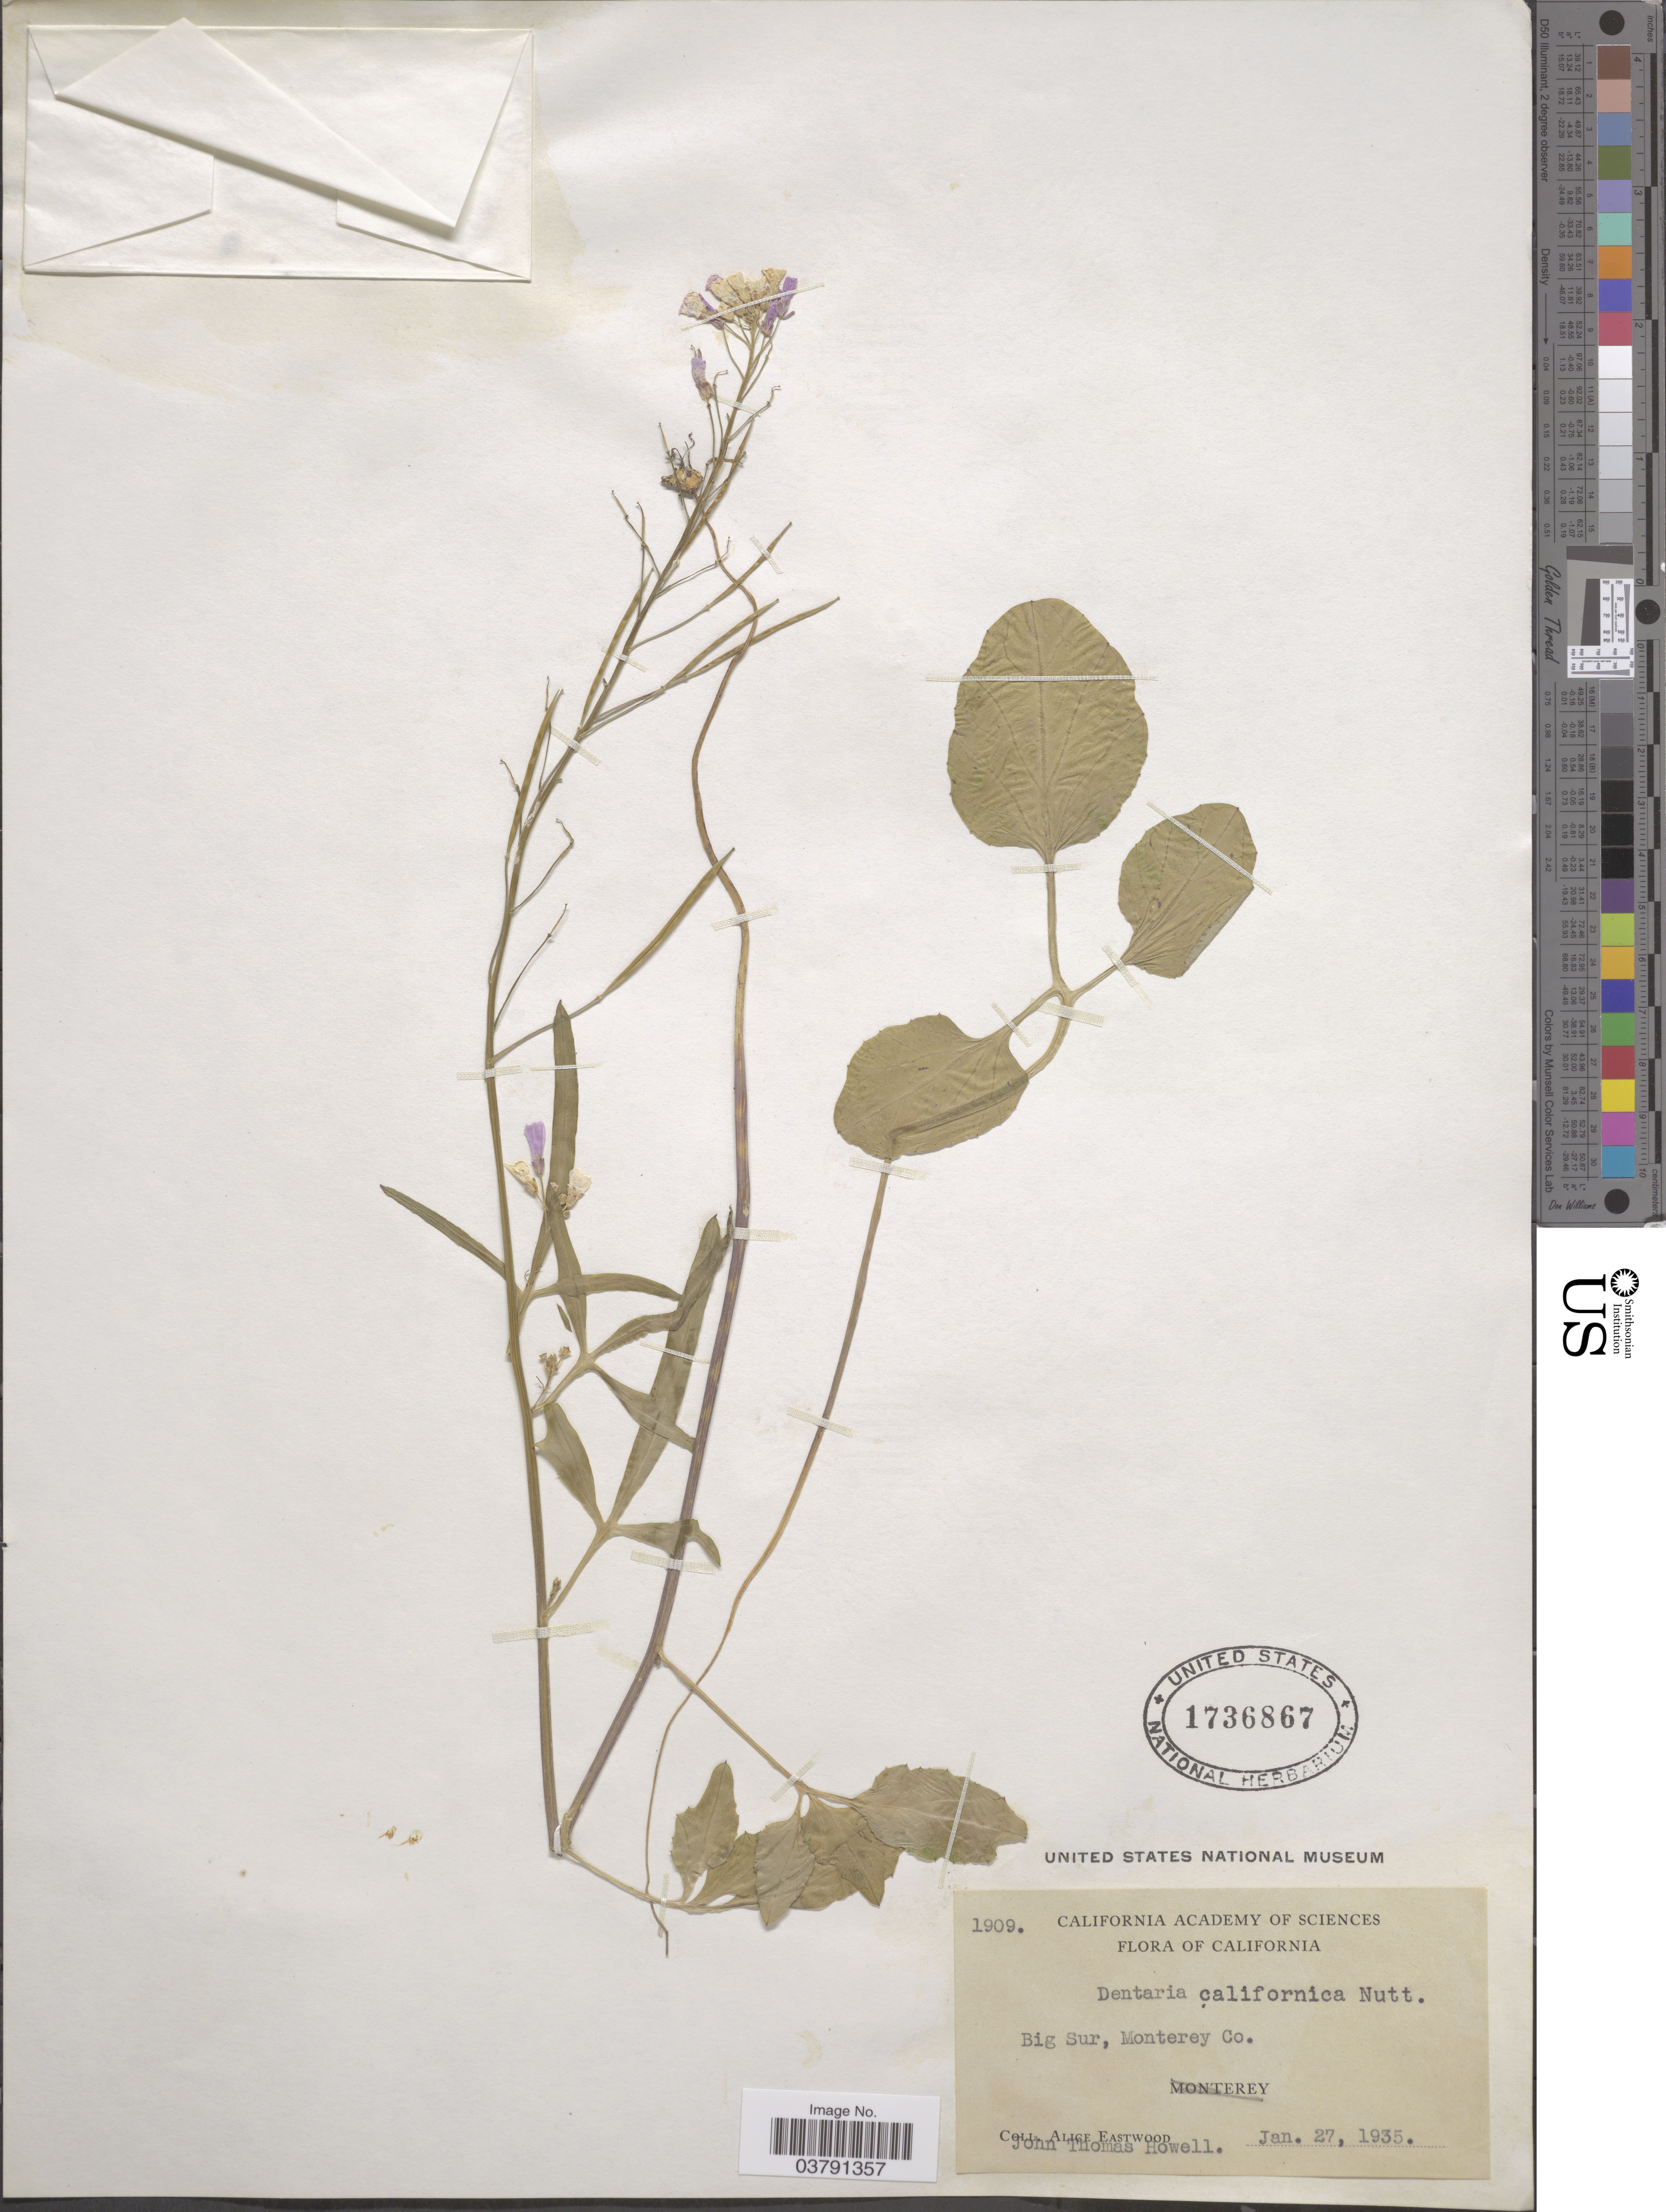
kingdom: Plantae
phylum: Tracheophyta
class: Magnoliopsida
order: Brassicales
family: Brassicaceae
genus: Dentaria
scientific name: Dentaria californica var. integrifolia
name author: (Nutt.) Detling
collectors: A. Eastwood & J. T. Howell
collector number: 1909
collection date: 1935-01-27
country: United States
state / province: California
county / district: Monterey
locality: Big Sur, Monterey Co.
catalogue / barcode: US 1736867